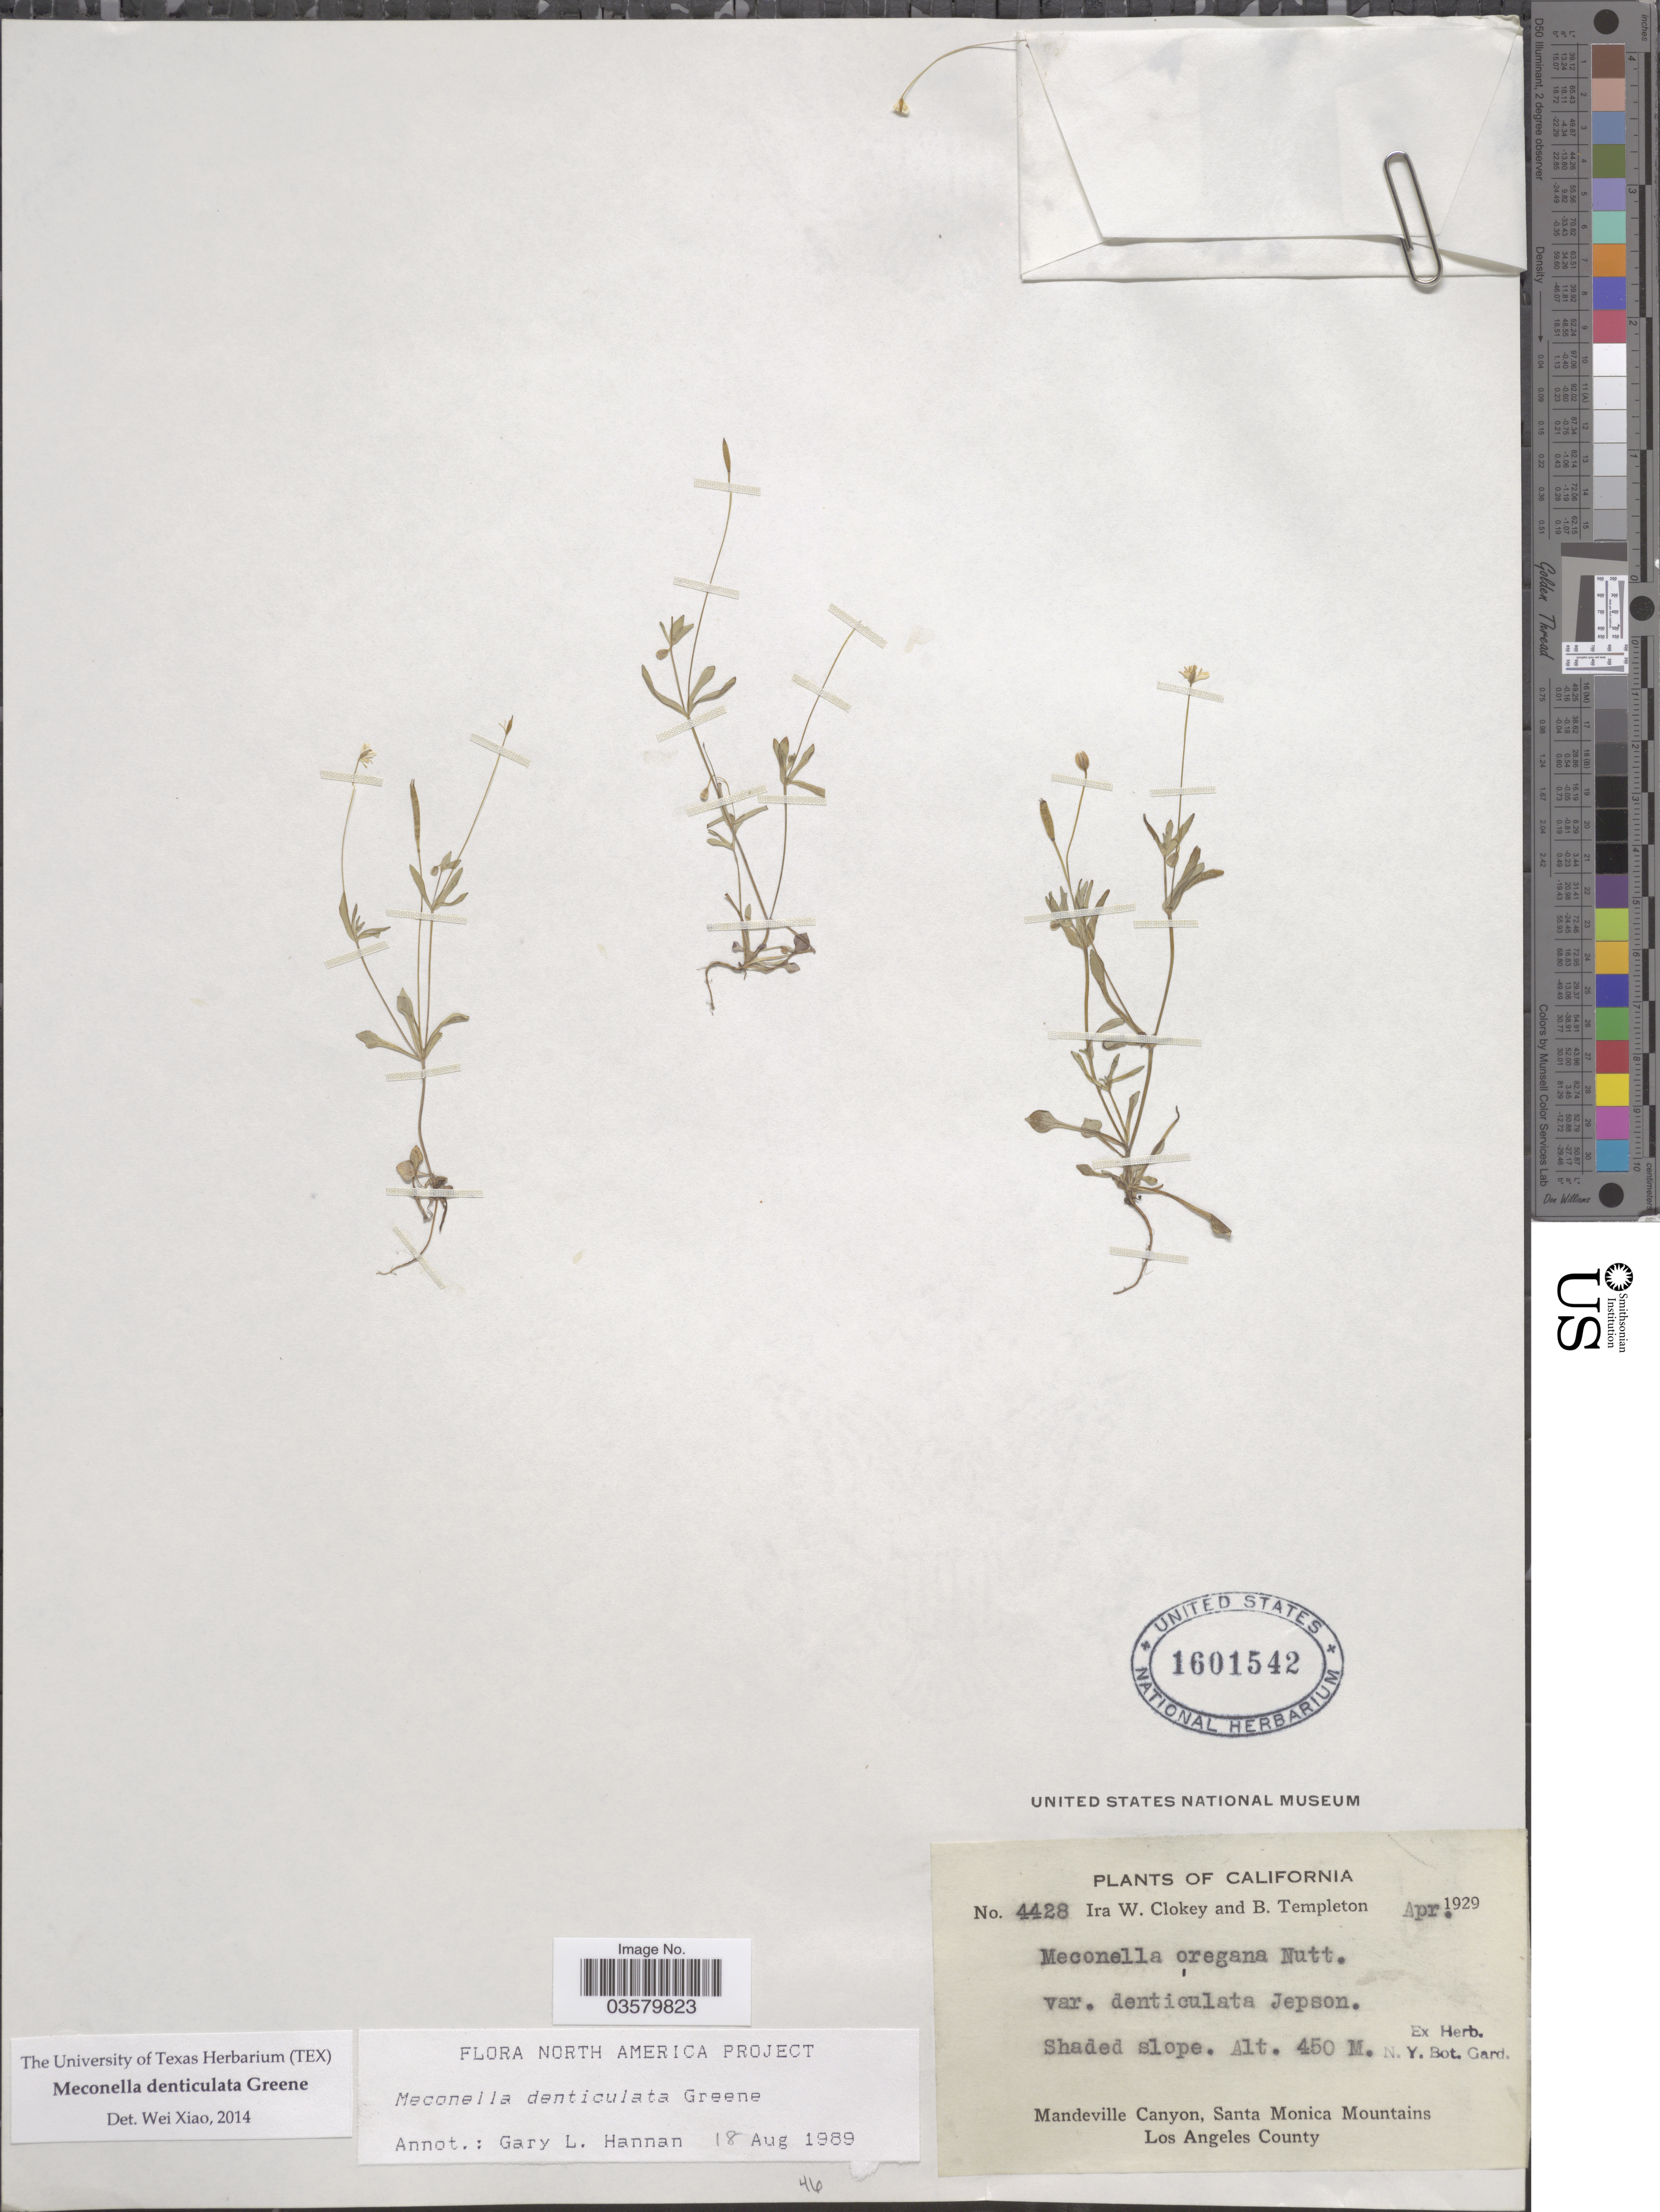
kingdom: Plantae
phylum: Tracheophyta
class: Magnoliopsida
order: Ranunculales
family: Papaveraceae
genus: Meconella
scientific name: Meconella denticulata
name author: Greene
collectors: I. W. Clokey & B. Templeton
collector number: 4428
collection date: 1929-04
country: United States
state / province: California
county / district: Los Angeles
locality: Mandeville Canyon, Santa Monica Mountains. Los Angeles County.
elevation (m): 450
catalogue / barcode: US 1601542